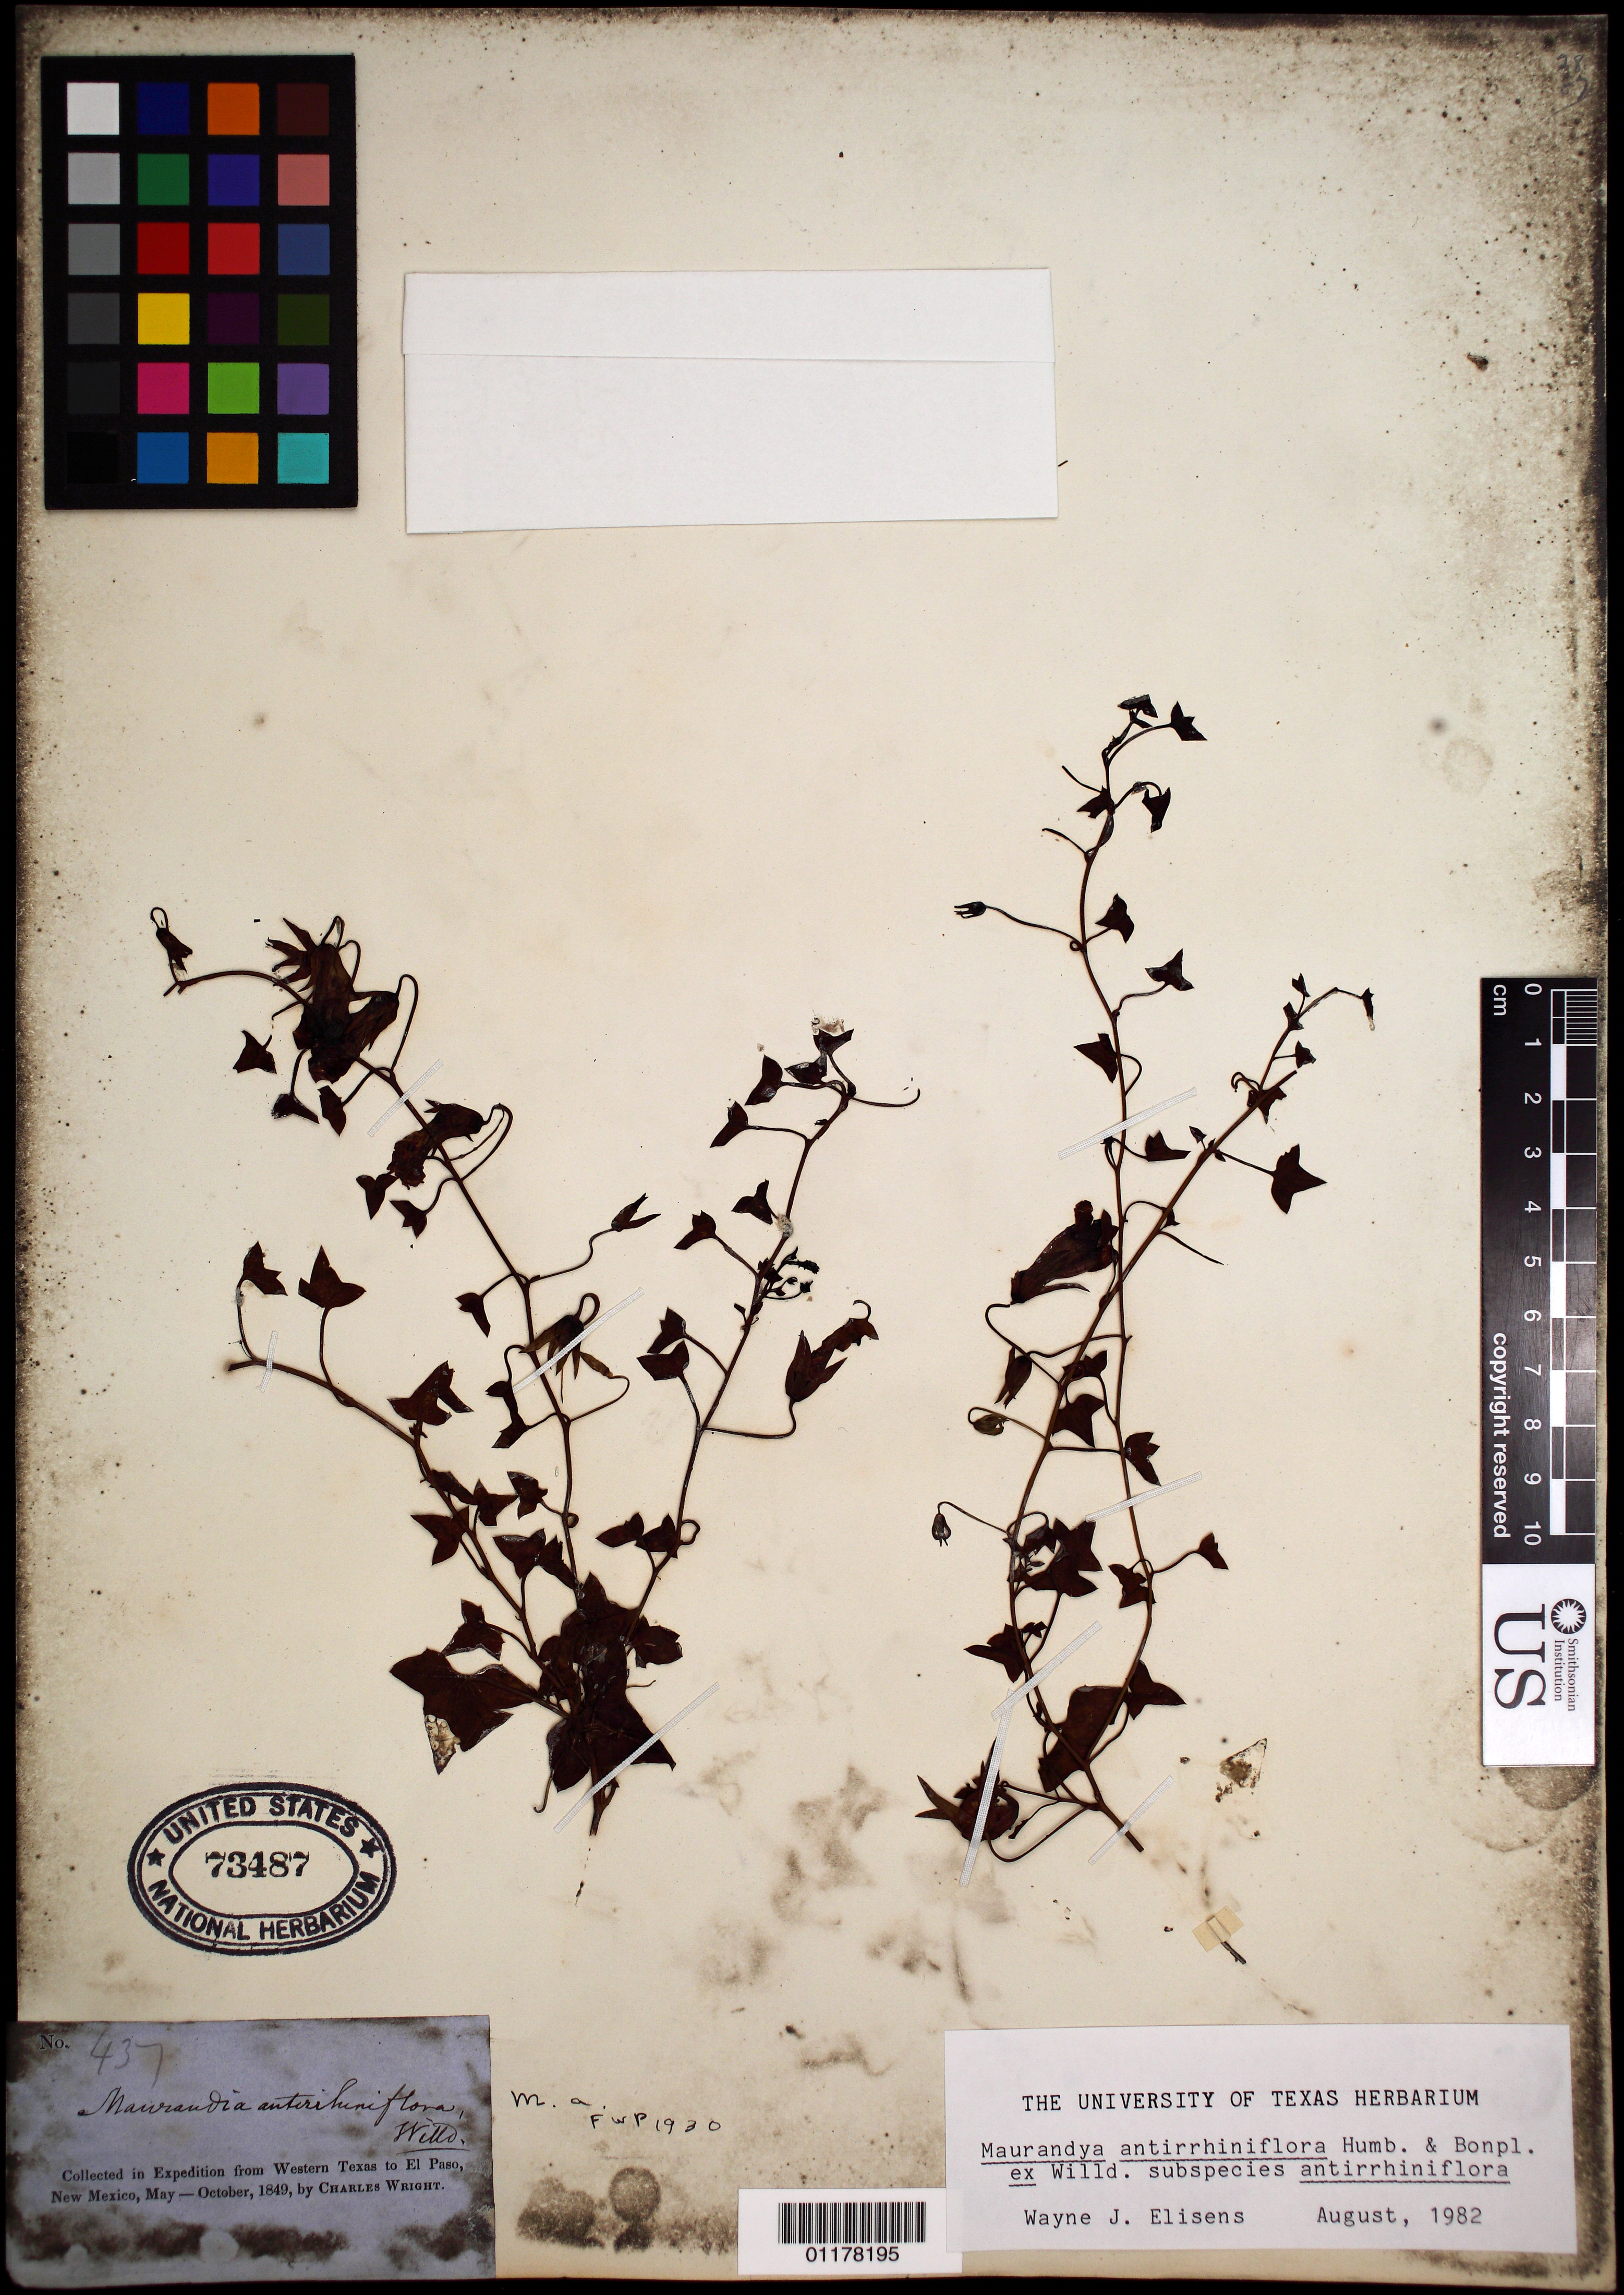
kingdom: Plantae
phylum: Tracheophyta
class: Magnoliopsida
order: Lamiales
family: Plantaginaceae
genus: Maurandya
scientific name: Maurandya antirrhiniflora subsp. antirrhiniflora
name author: Humb. & Bonpl. ex Willd.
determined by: Elisens, W. J.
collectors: C. Wright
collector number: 437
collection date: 1849-05/1849-10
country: United States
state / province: New Mexico / Texas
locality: from Western Texas to El Paso, New Mexico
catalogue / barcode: US 73487